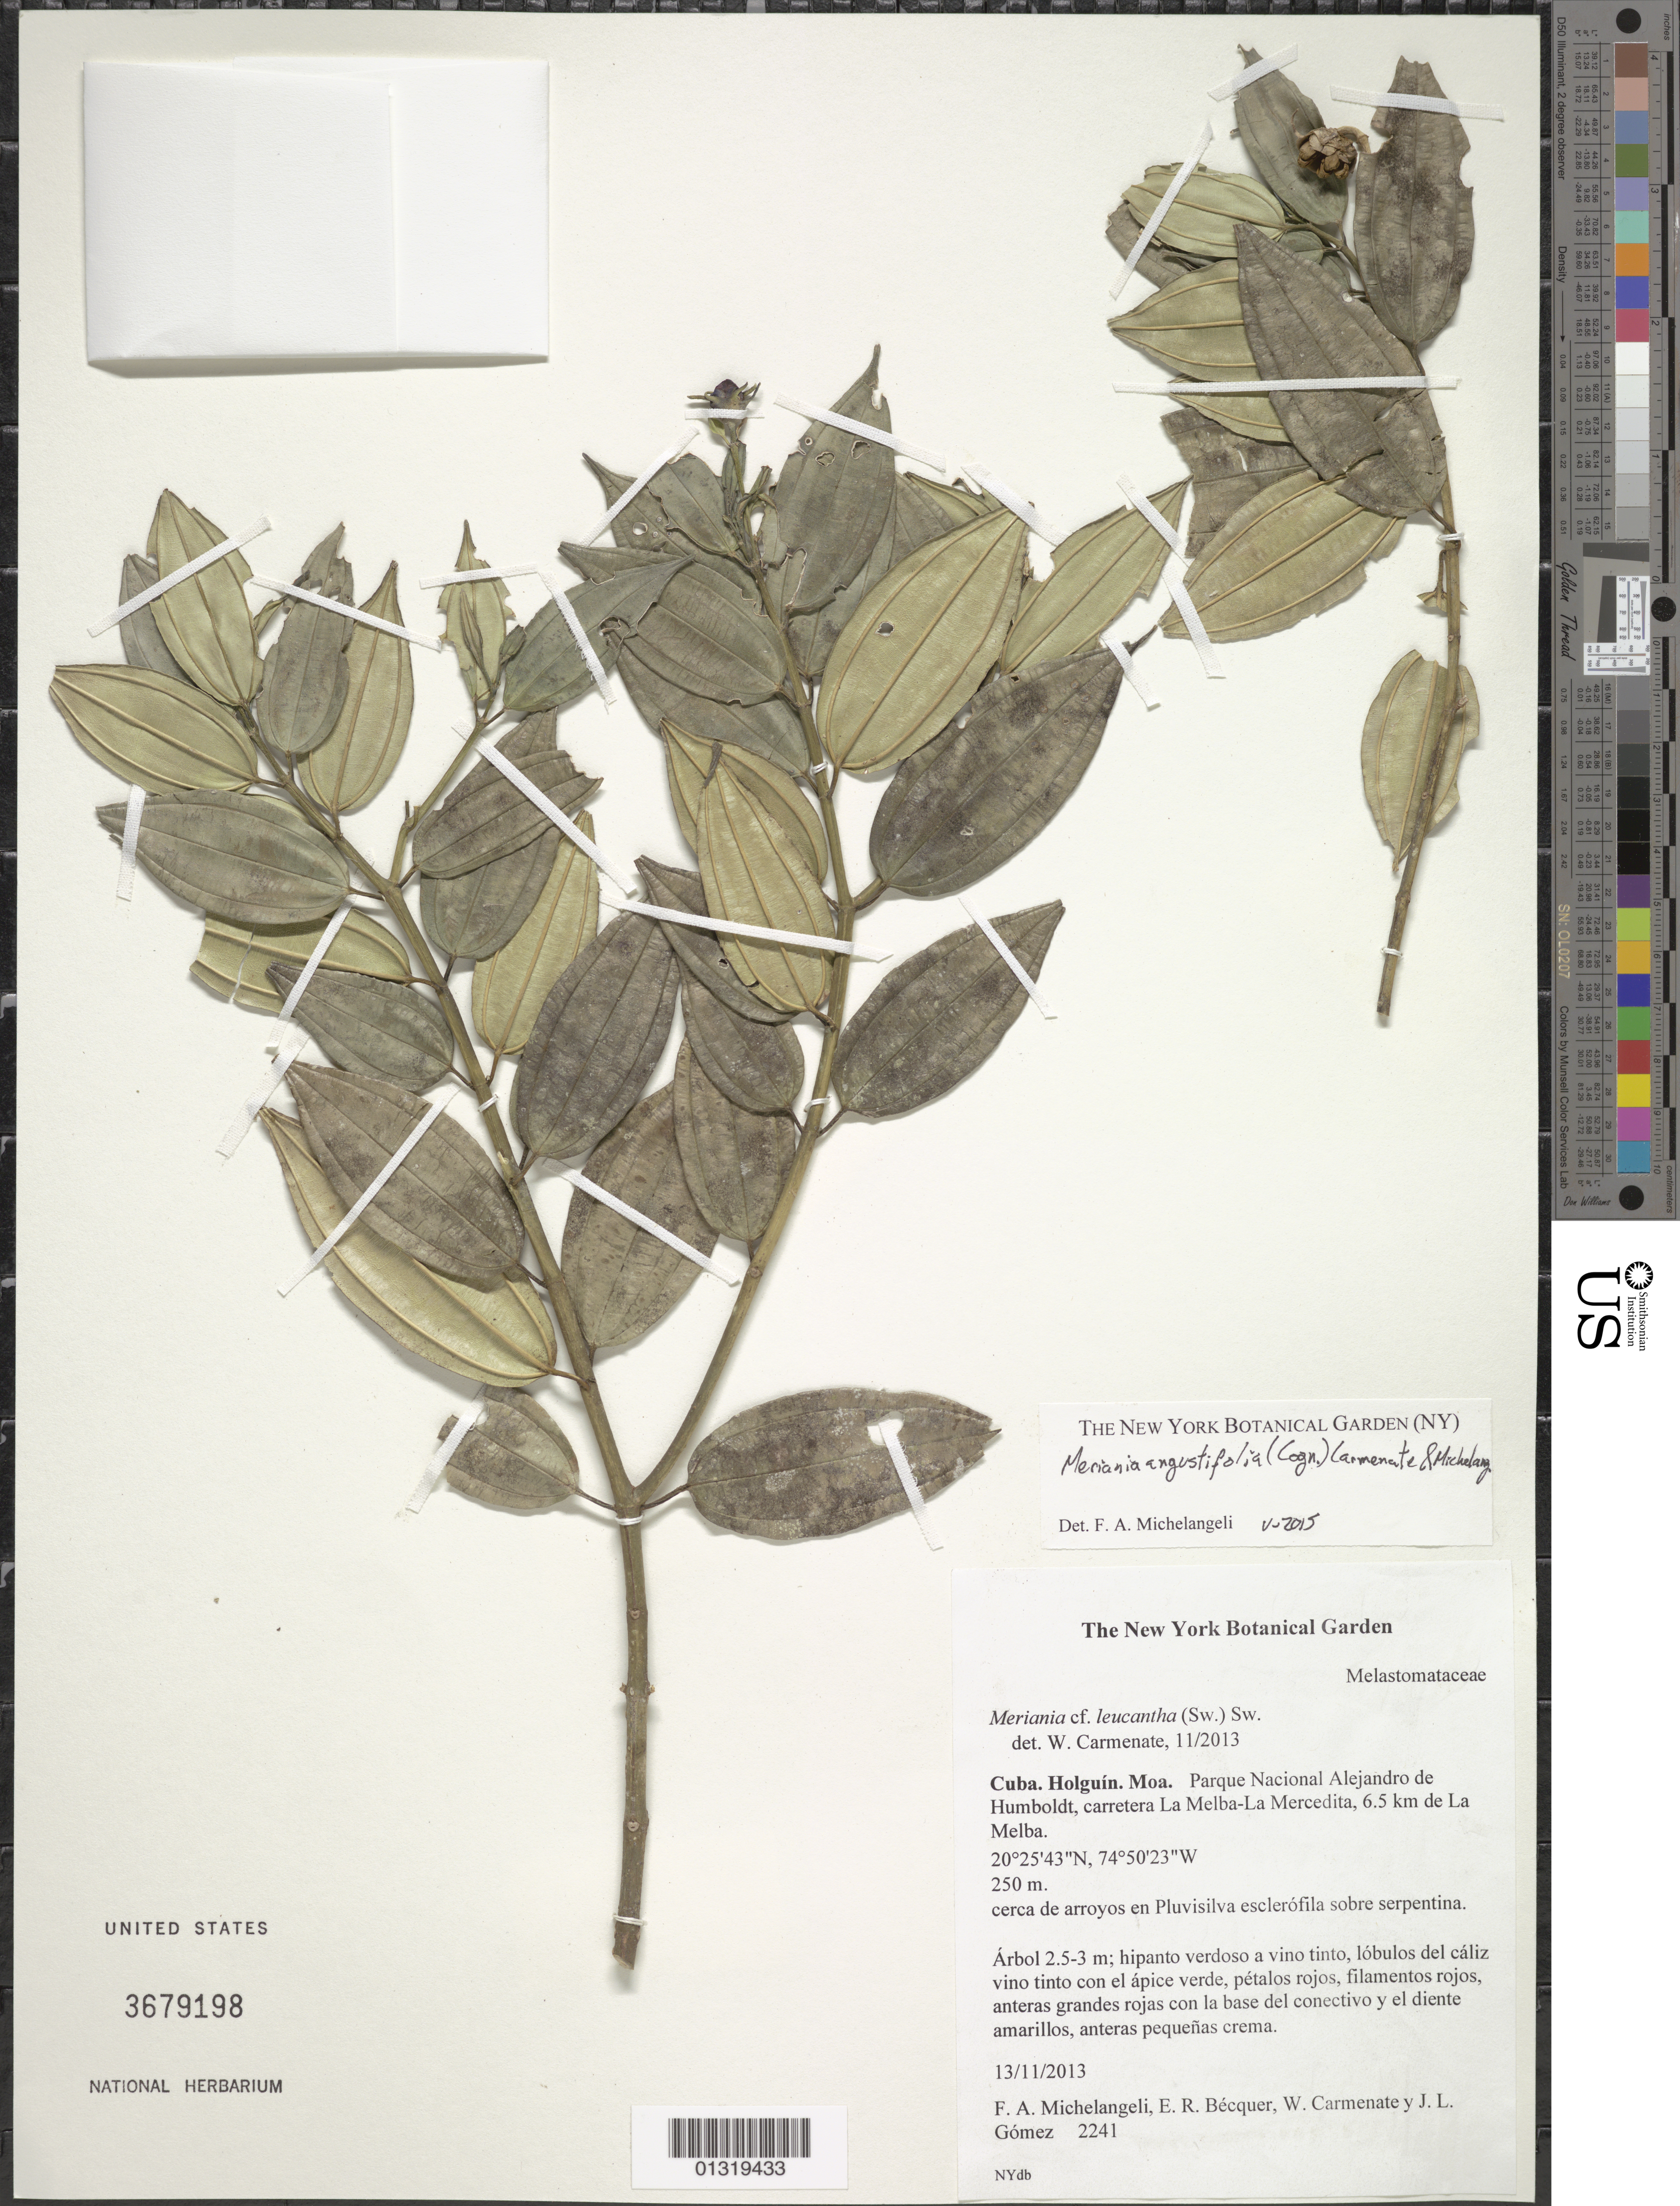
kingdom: Plantae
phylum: Tracheophyta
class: Magnoliopsida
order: Myrtales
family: Melastomataceae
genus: Meriania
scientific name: Meriania angustifolia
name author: (Cogn.) Carmenate & Michelang.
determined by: Michelangeli, F. A.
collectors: F. A. Michelangeli, E. R. Bécquer Granados, W. Carmenate & J. Gómez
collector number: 2241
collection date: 2013-11-13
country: Cuba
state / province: Holguín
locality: Moa. Parque Nacional Alejandro de Humboldt, carretera La Melba-La Mercedita, 6.5 km de La Melba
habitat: Cerca de arroyos en Pluvisilva esclerófila sobre serpentina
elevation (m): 250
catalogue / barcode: US 3679198